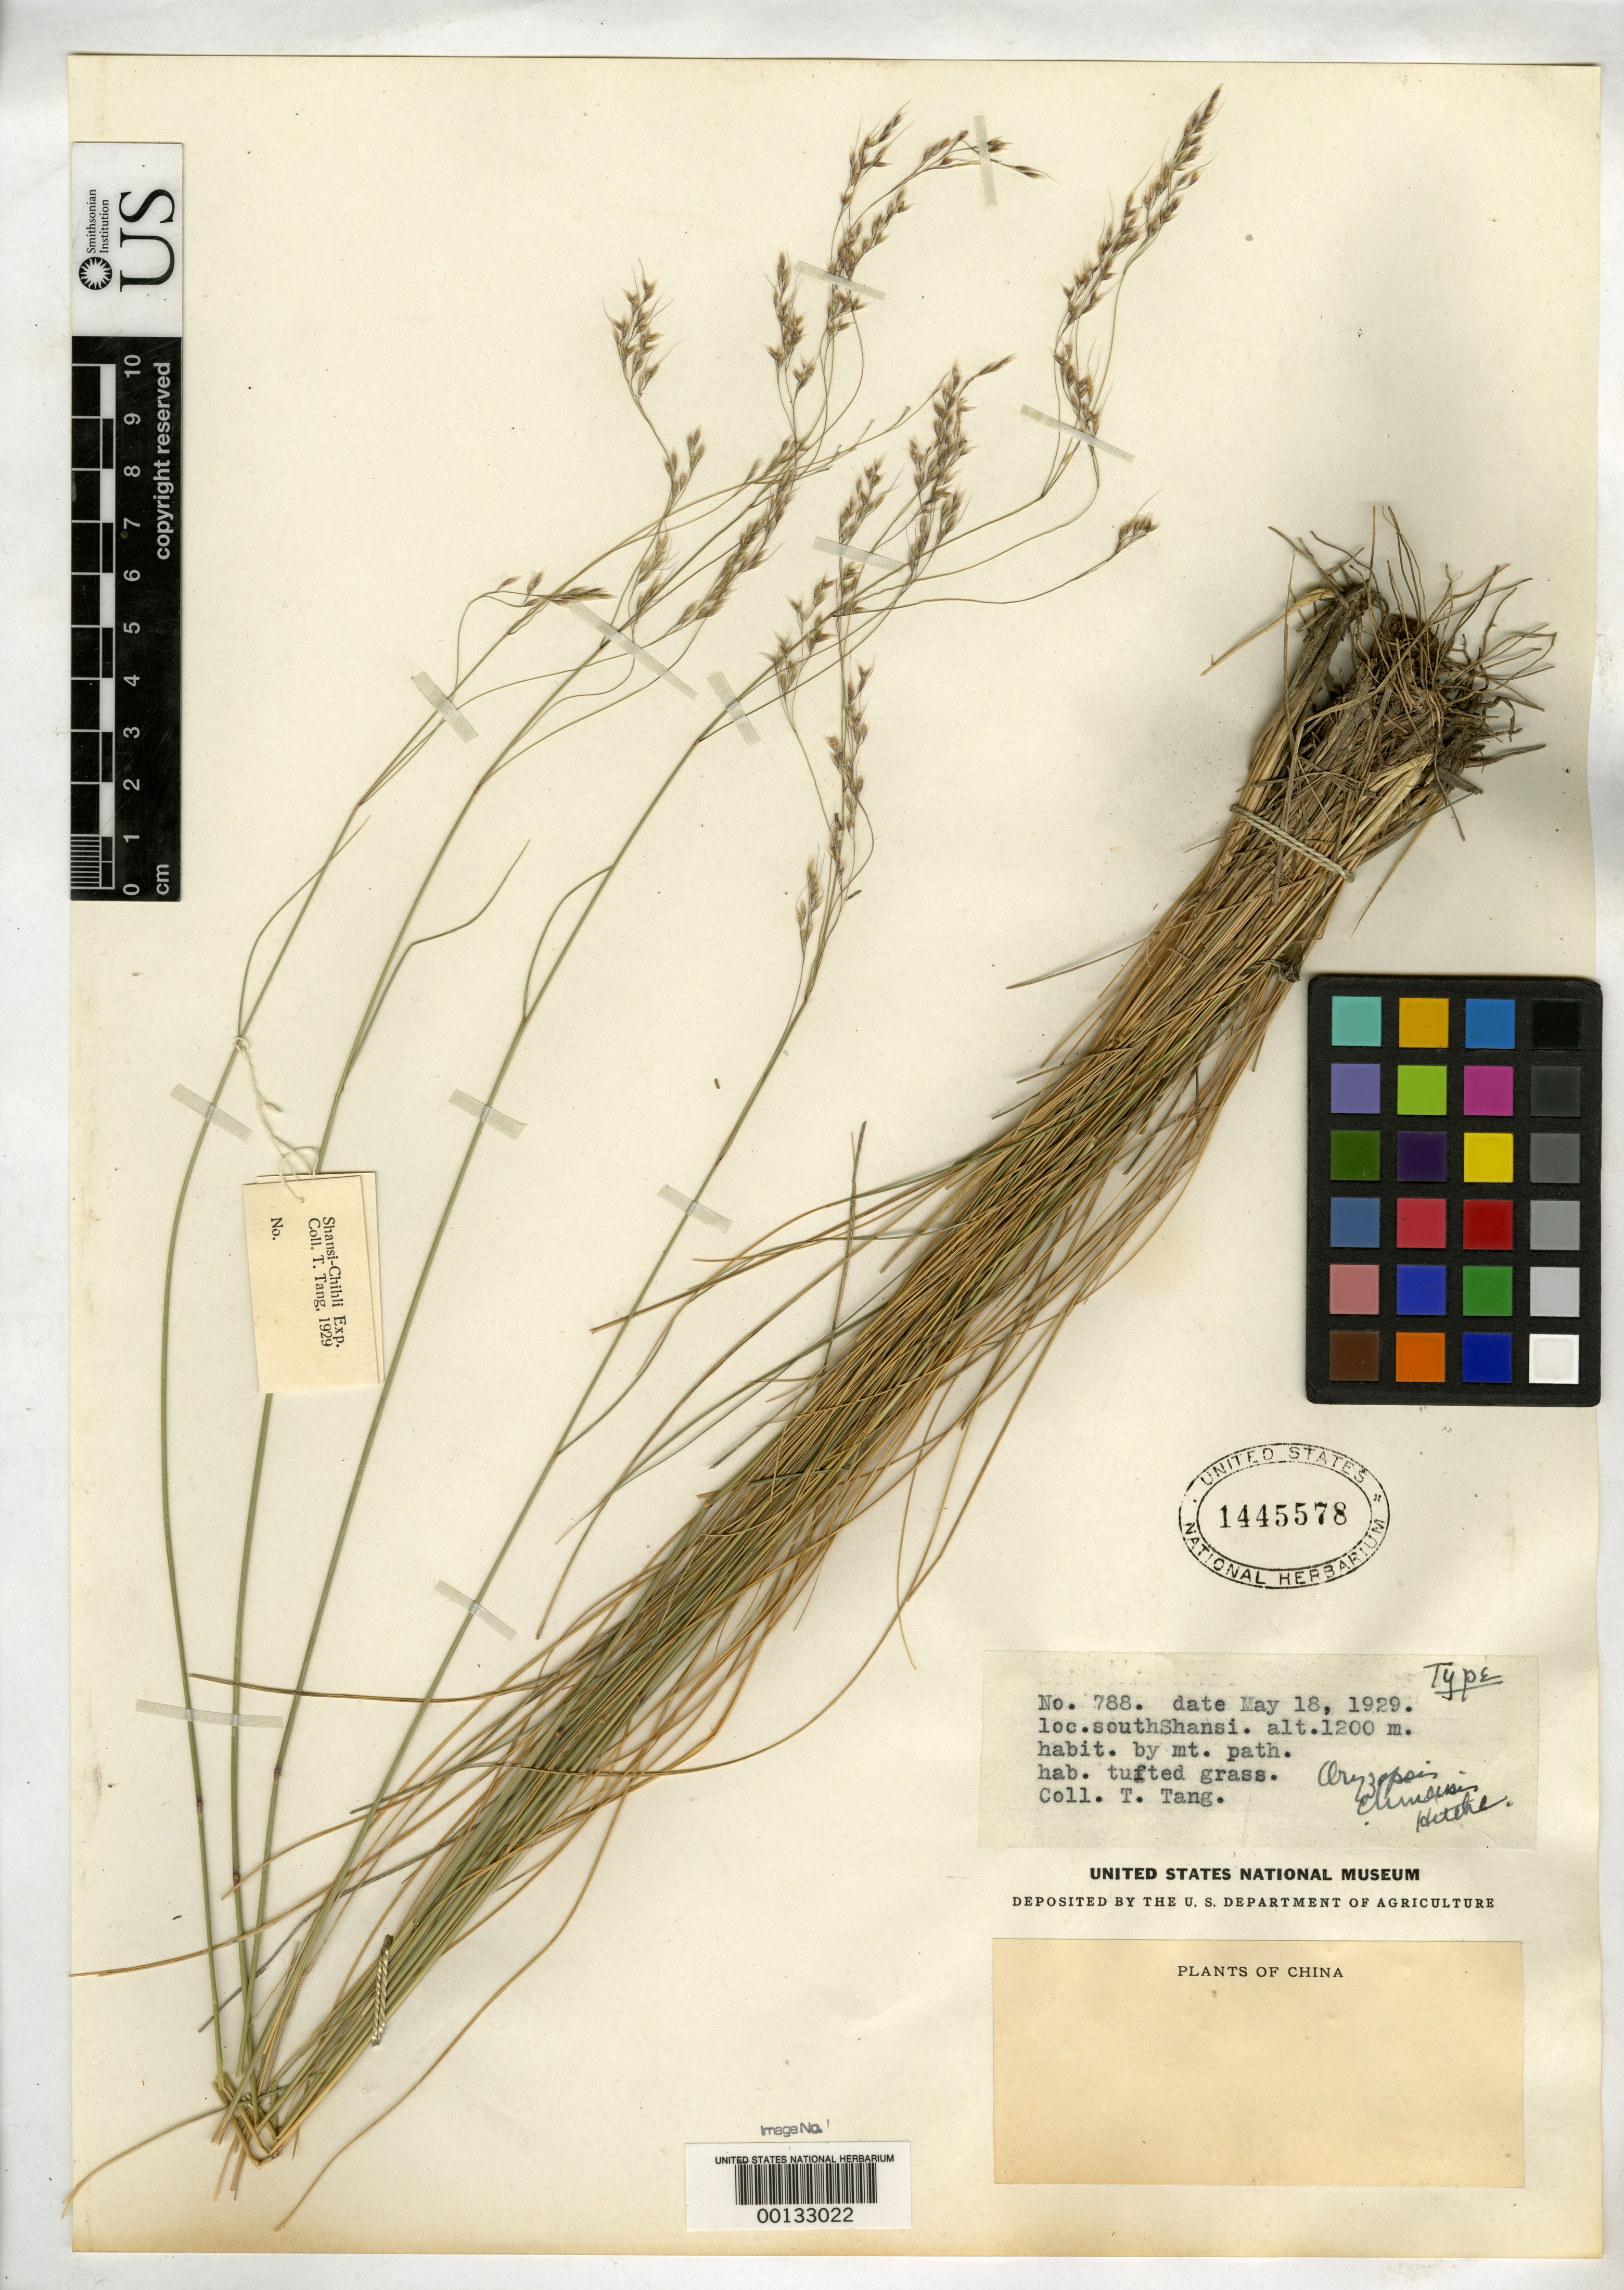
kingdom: Plantae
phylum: Tracheophyta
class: Liliopsida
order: Poales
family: Poaceae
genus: Oryzopsis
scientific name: Oryzopsis chinensis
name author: Hitchc.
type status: Holotype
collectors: T. Tang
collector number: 788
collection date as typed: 18 May 1929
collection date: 1929-05-18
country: China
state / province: Shanxi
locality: South Shansi.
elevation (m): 1200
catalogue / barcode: US 1445578